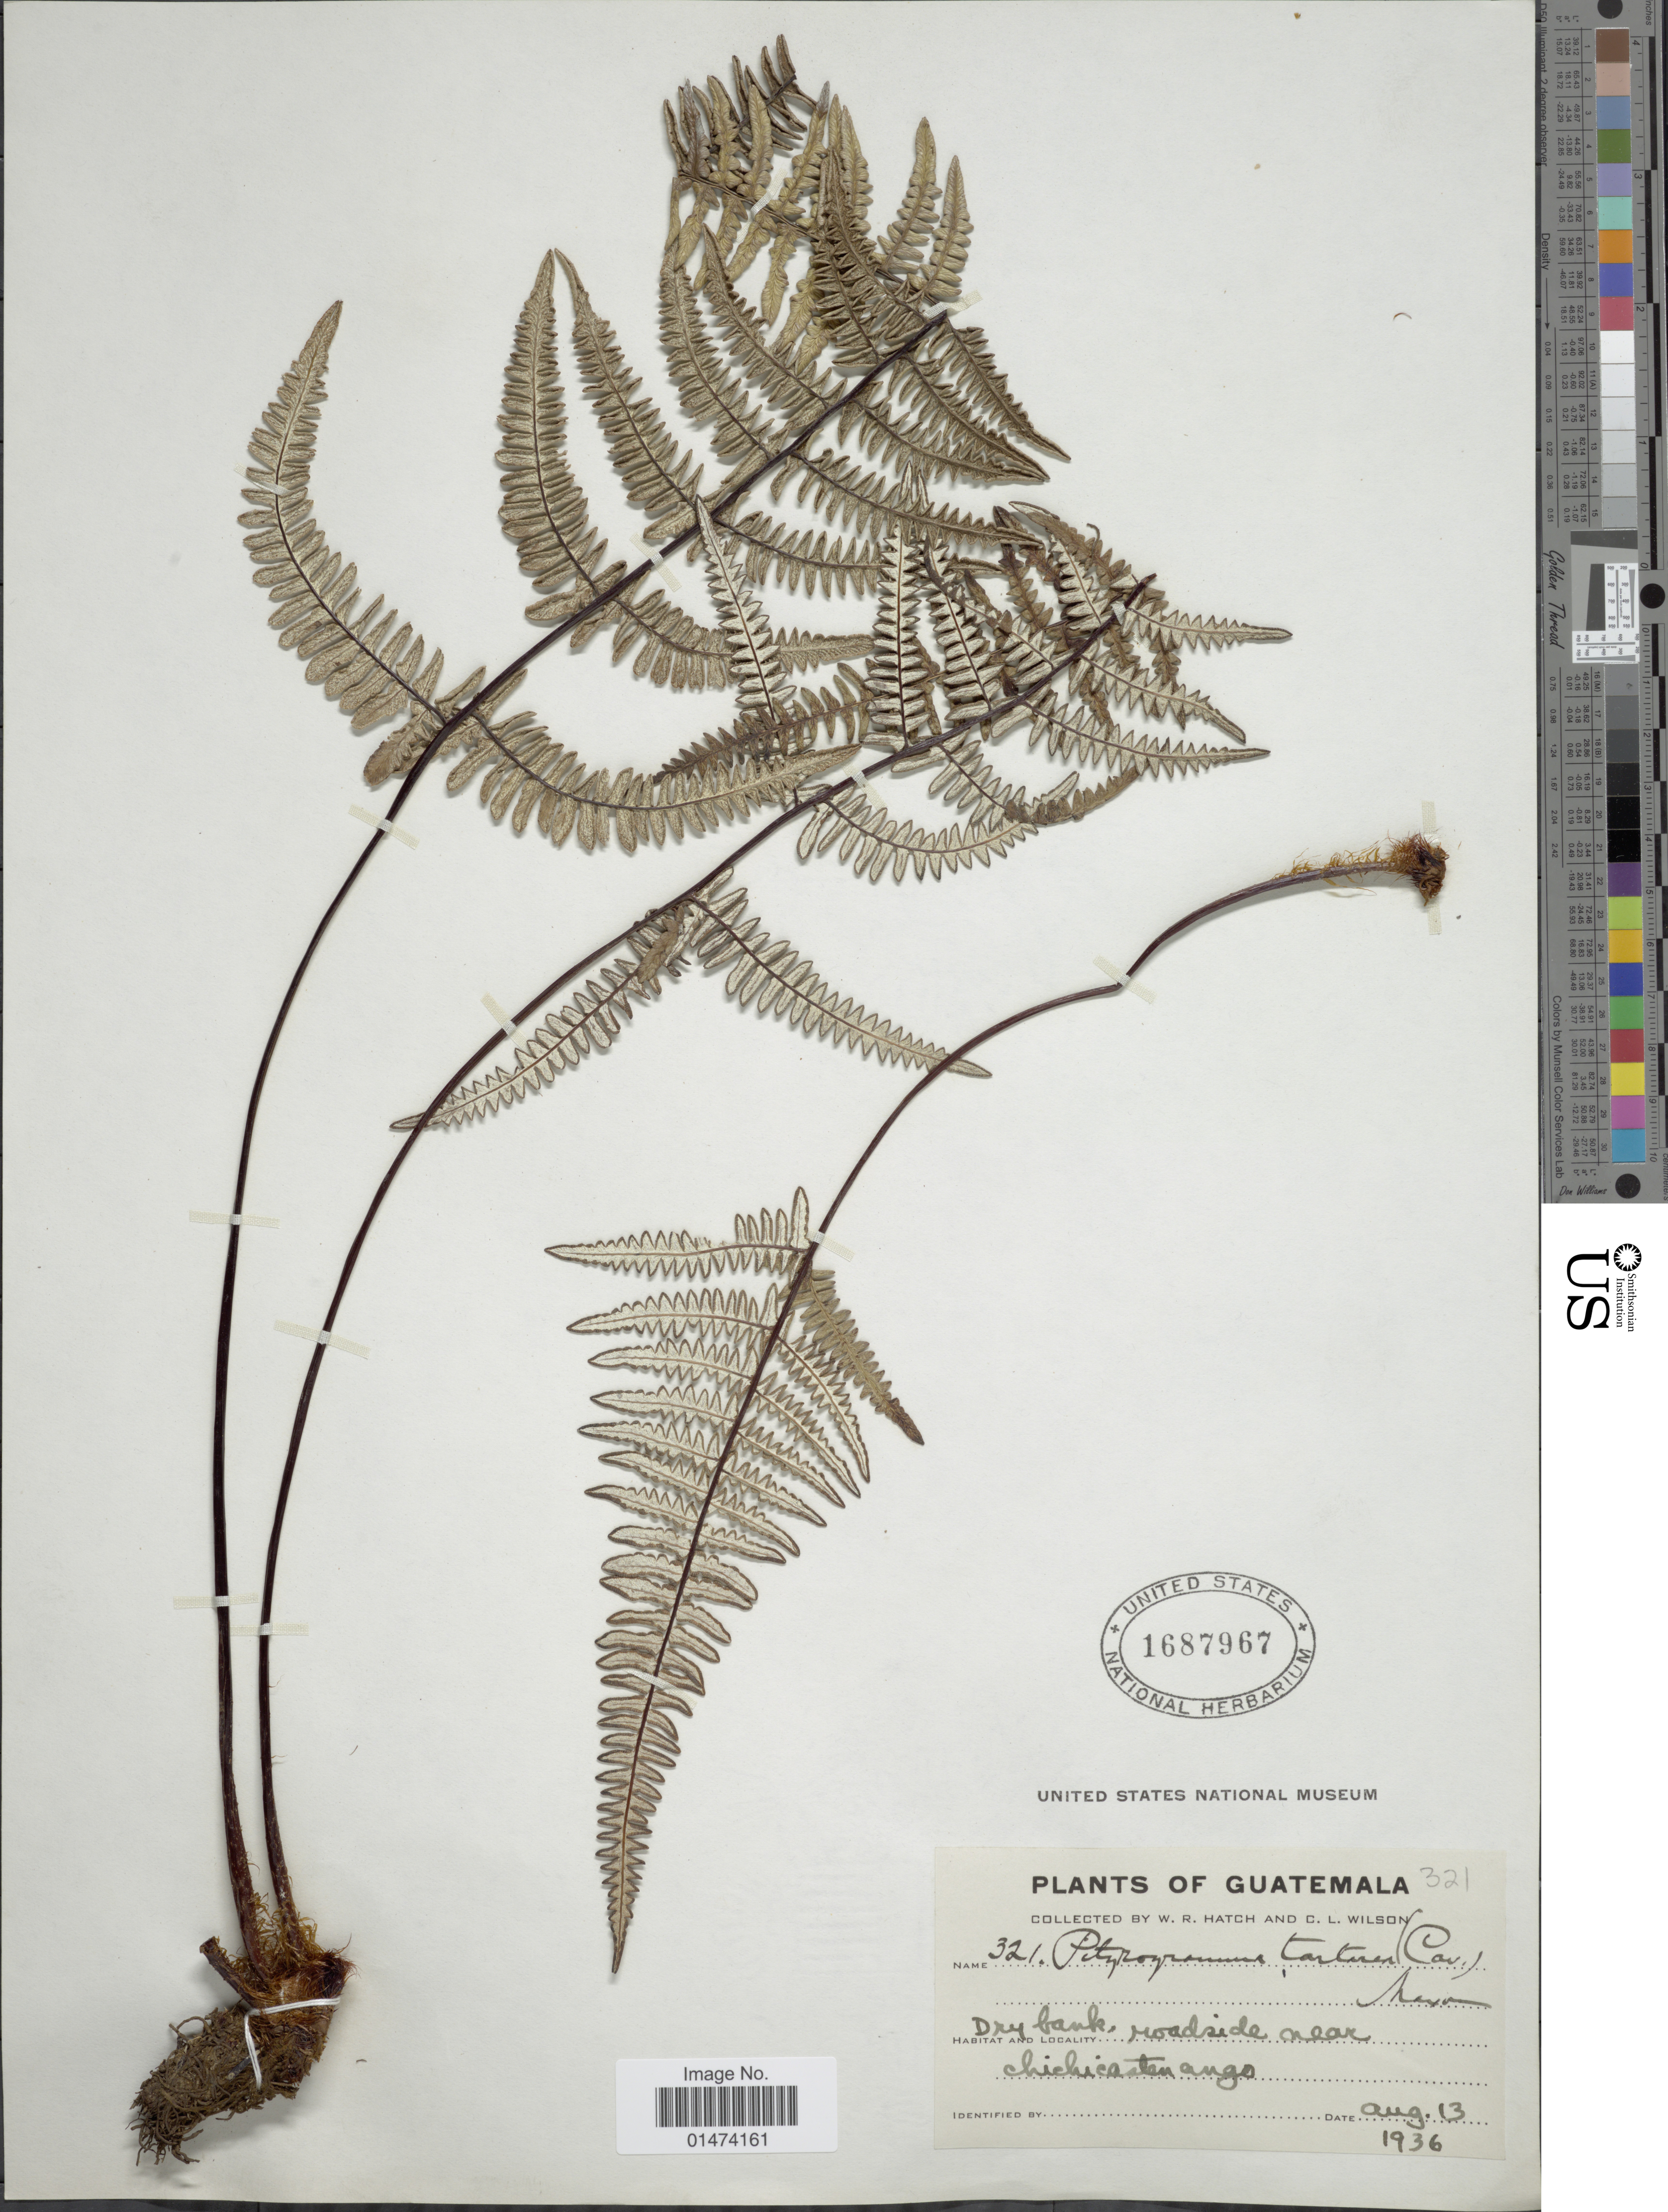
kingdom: Plantae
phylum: Tracheophyta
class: Polypodiopsida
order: Polypodiales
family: Pteridaceae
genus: Pityrogramma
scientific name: Pityrogramma tartarea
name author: (Cav.) Maxon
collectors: W. Hatch & C. L. Wilson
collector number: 321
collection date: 1936-08-13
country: Guatemala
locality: Dry bank, roadside near Chichicastenango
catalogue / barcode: US 1687967